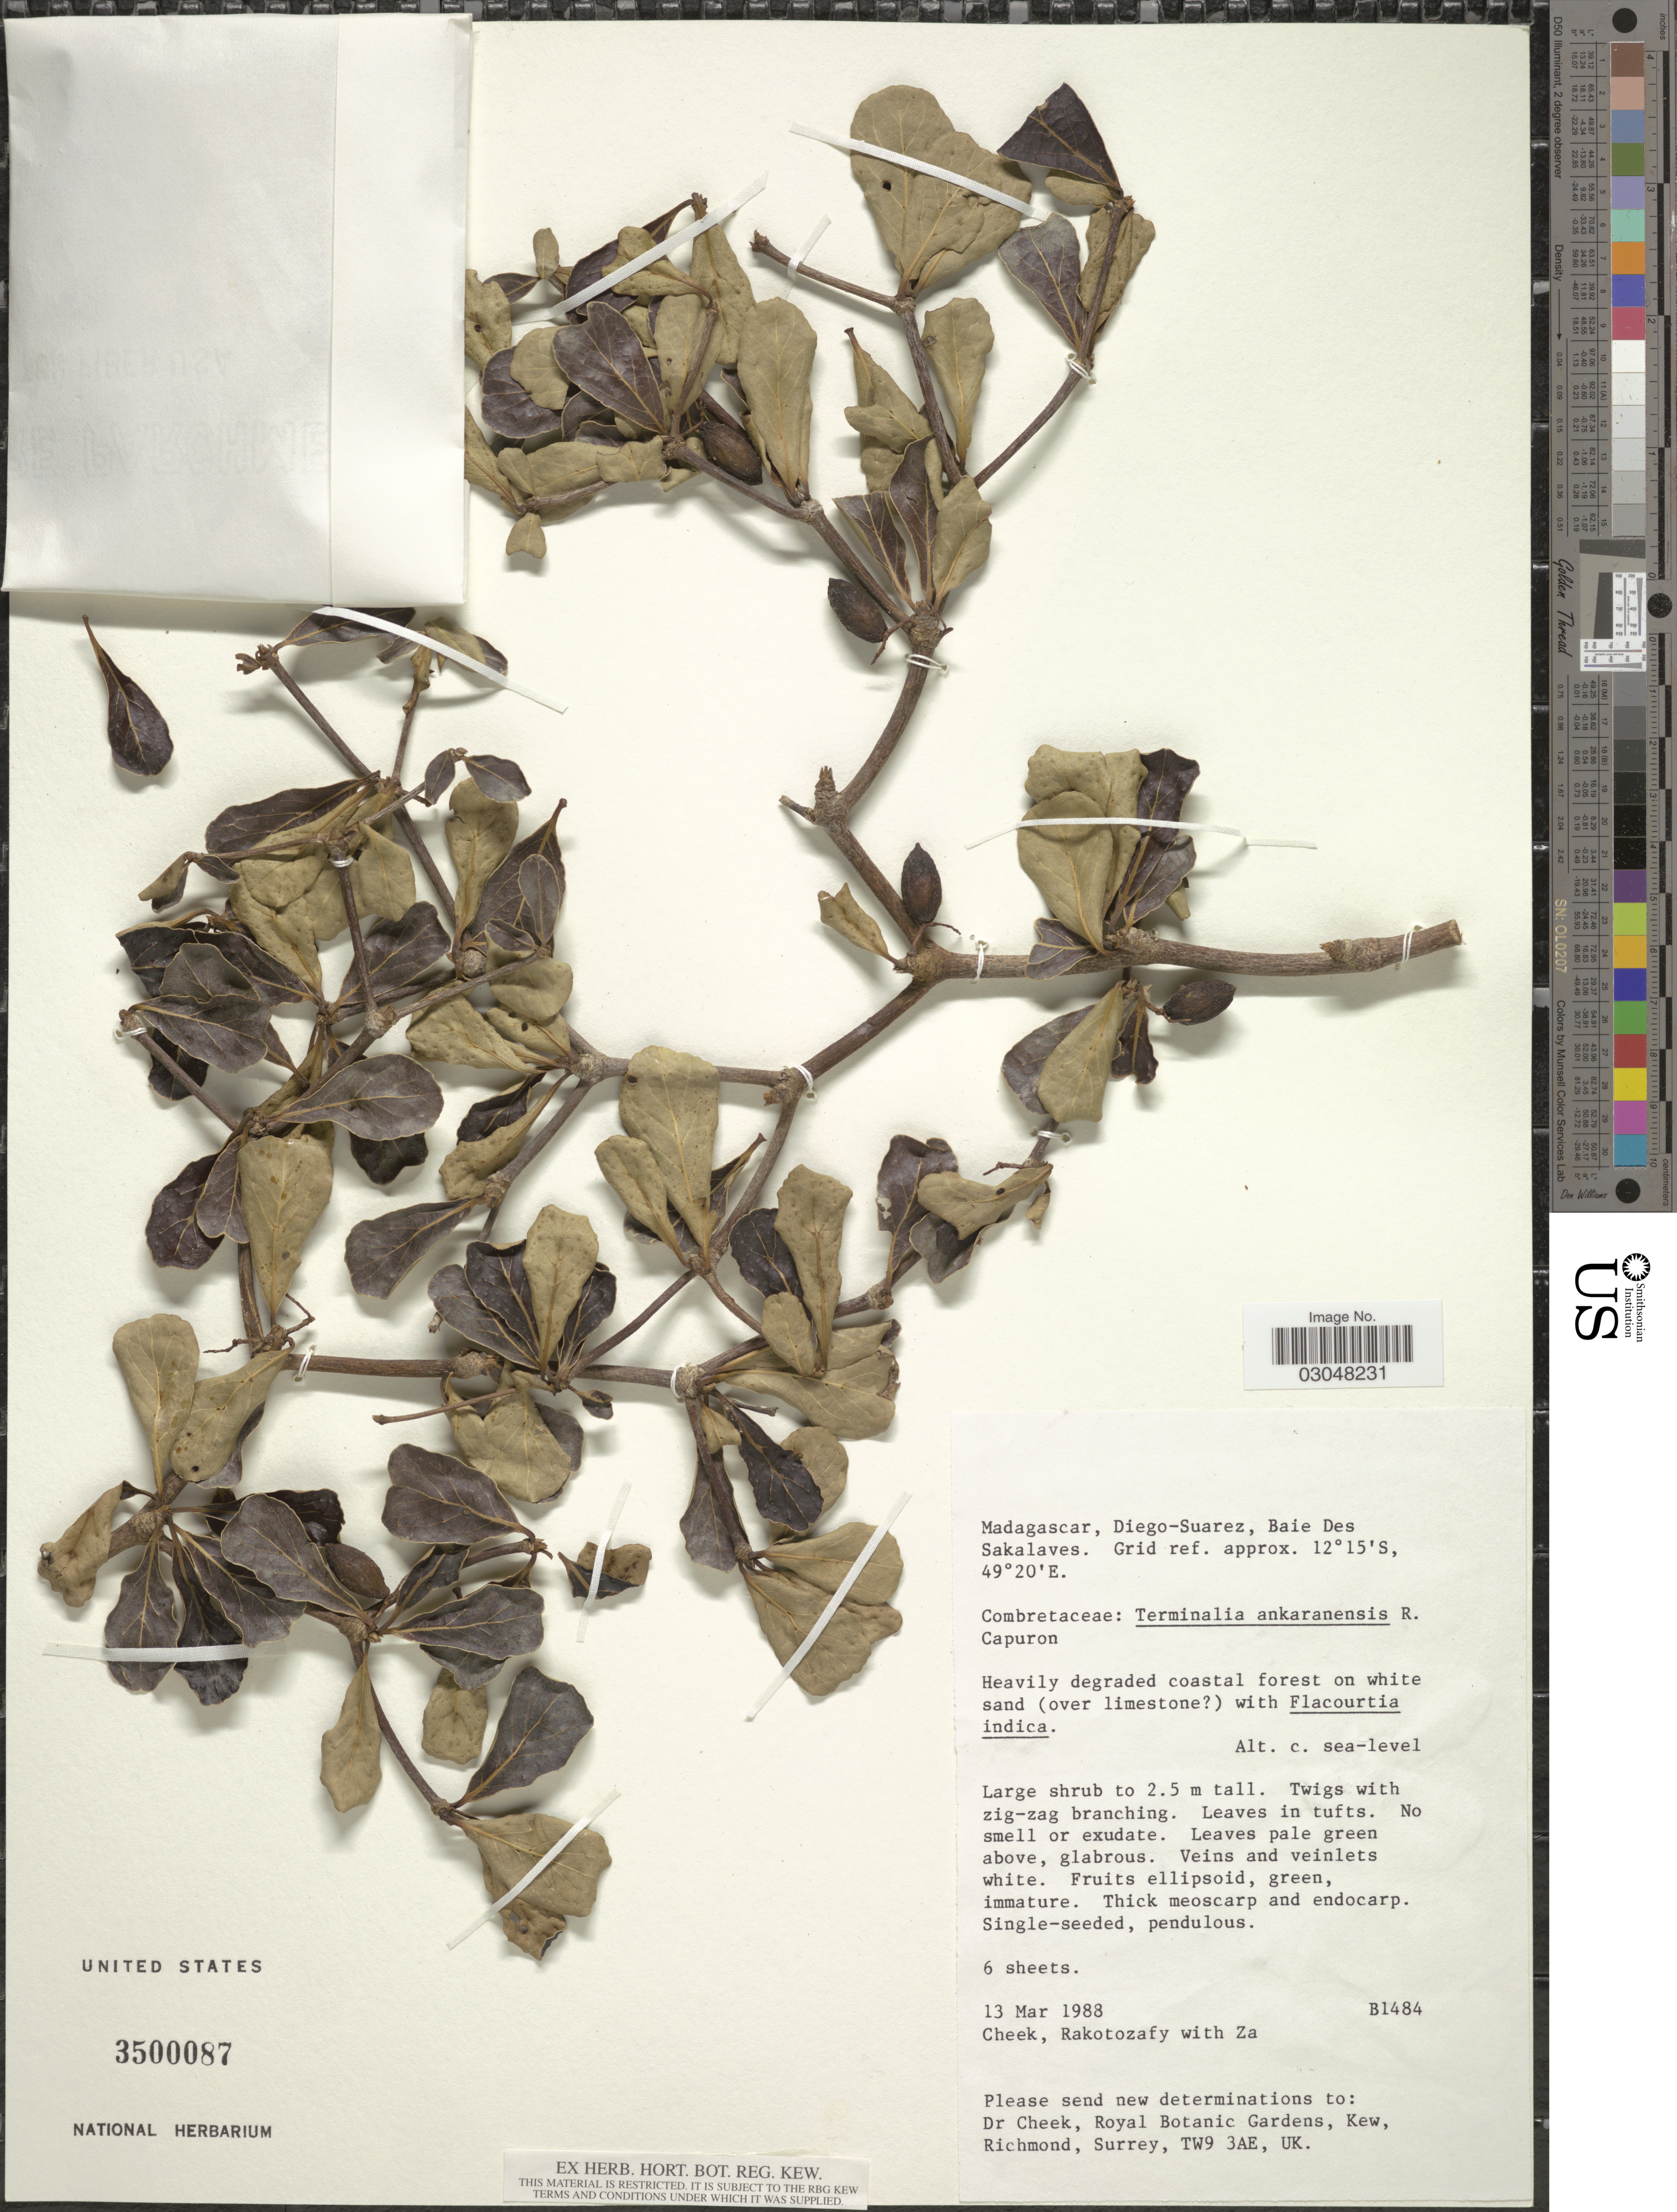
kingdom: Plantae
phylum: Tracheophyta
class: Magnoliopsida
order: Myrtales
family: Combretaceae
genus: Terminalia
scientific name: Terminalia ankaranensis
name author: Capuron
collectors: -. Cheek, Rakotozafy & Za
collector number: B1484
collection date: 1988-03-13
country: Madagascar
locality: Diego-Suarez, Baie Des Sakalaves.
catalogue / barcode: US 3500087